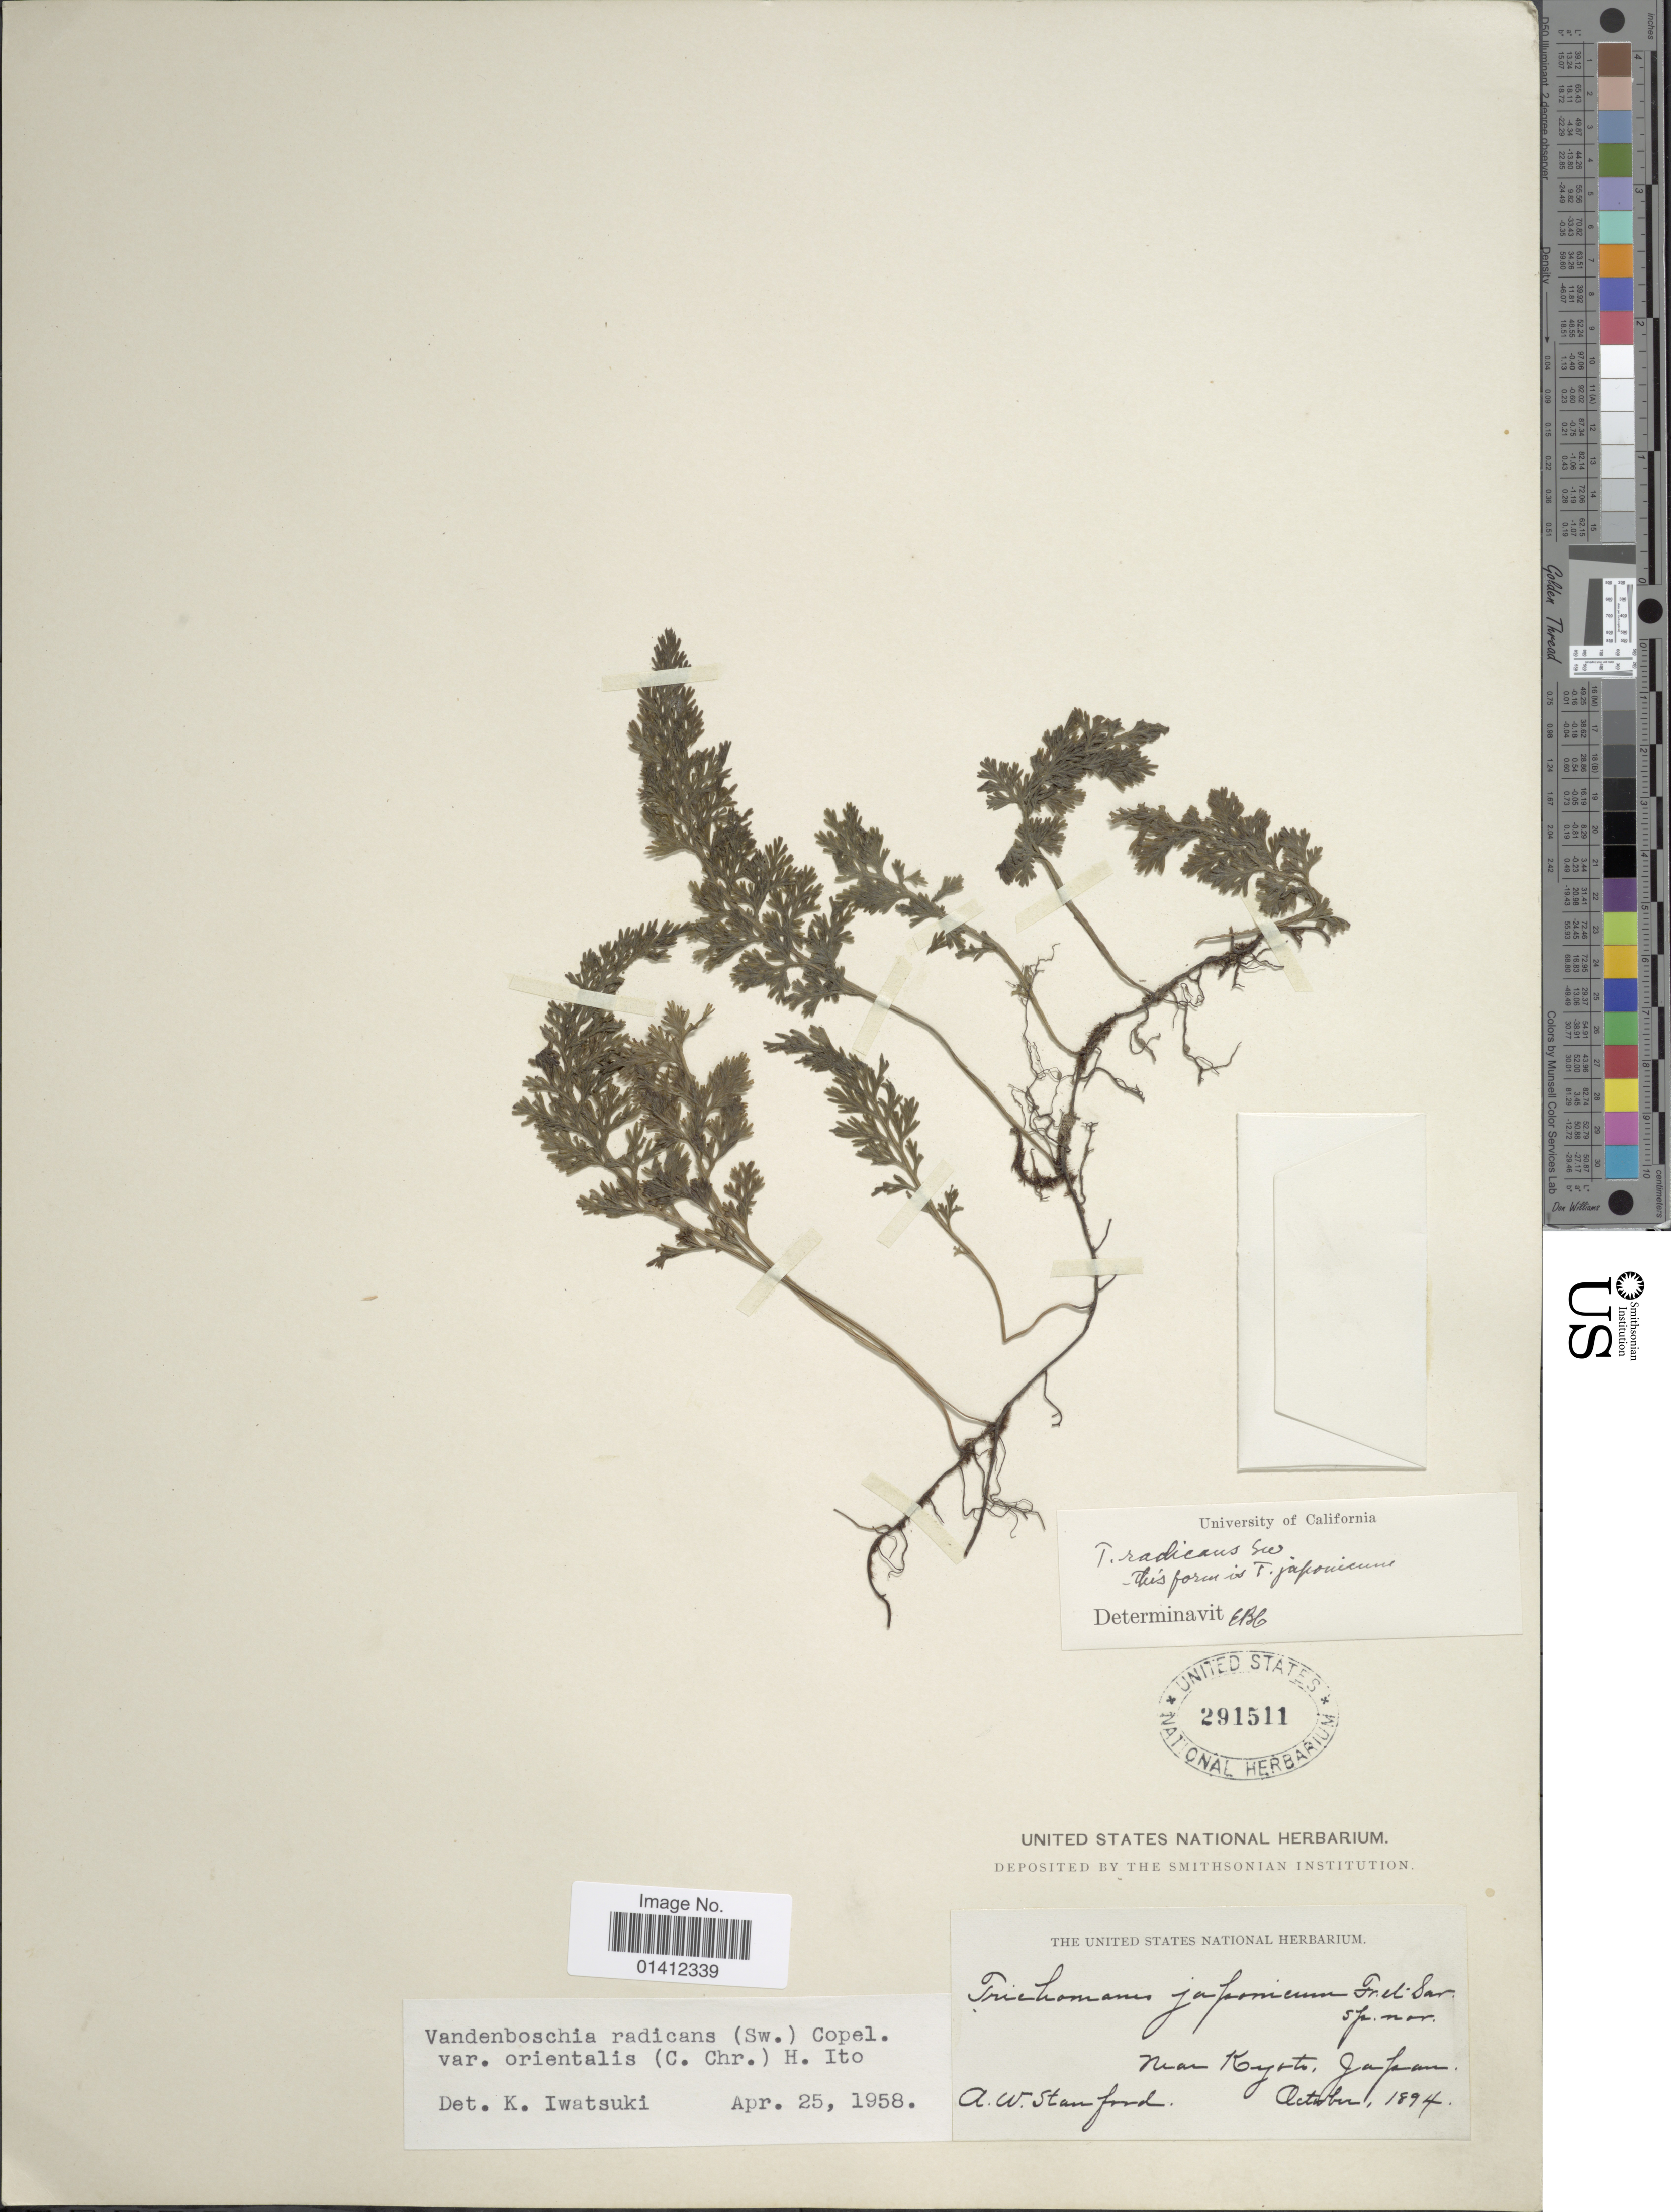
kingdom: Plantae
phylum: Tracheophyta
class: Polypodiopsida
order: Hymenophyllales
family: Hymenophyllaceae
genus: Vandenboschia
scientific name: Vandenboschia radicans var. orientalis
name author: (C. Chr.) H. Itô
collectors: A. Stanford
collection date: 1894-10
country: Japan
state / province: Kyoto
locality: Near Kyoto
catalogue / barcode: US 291511